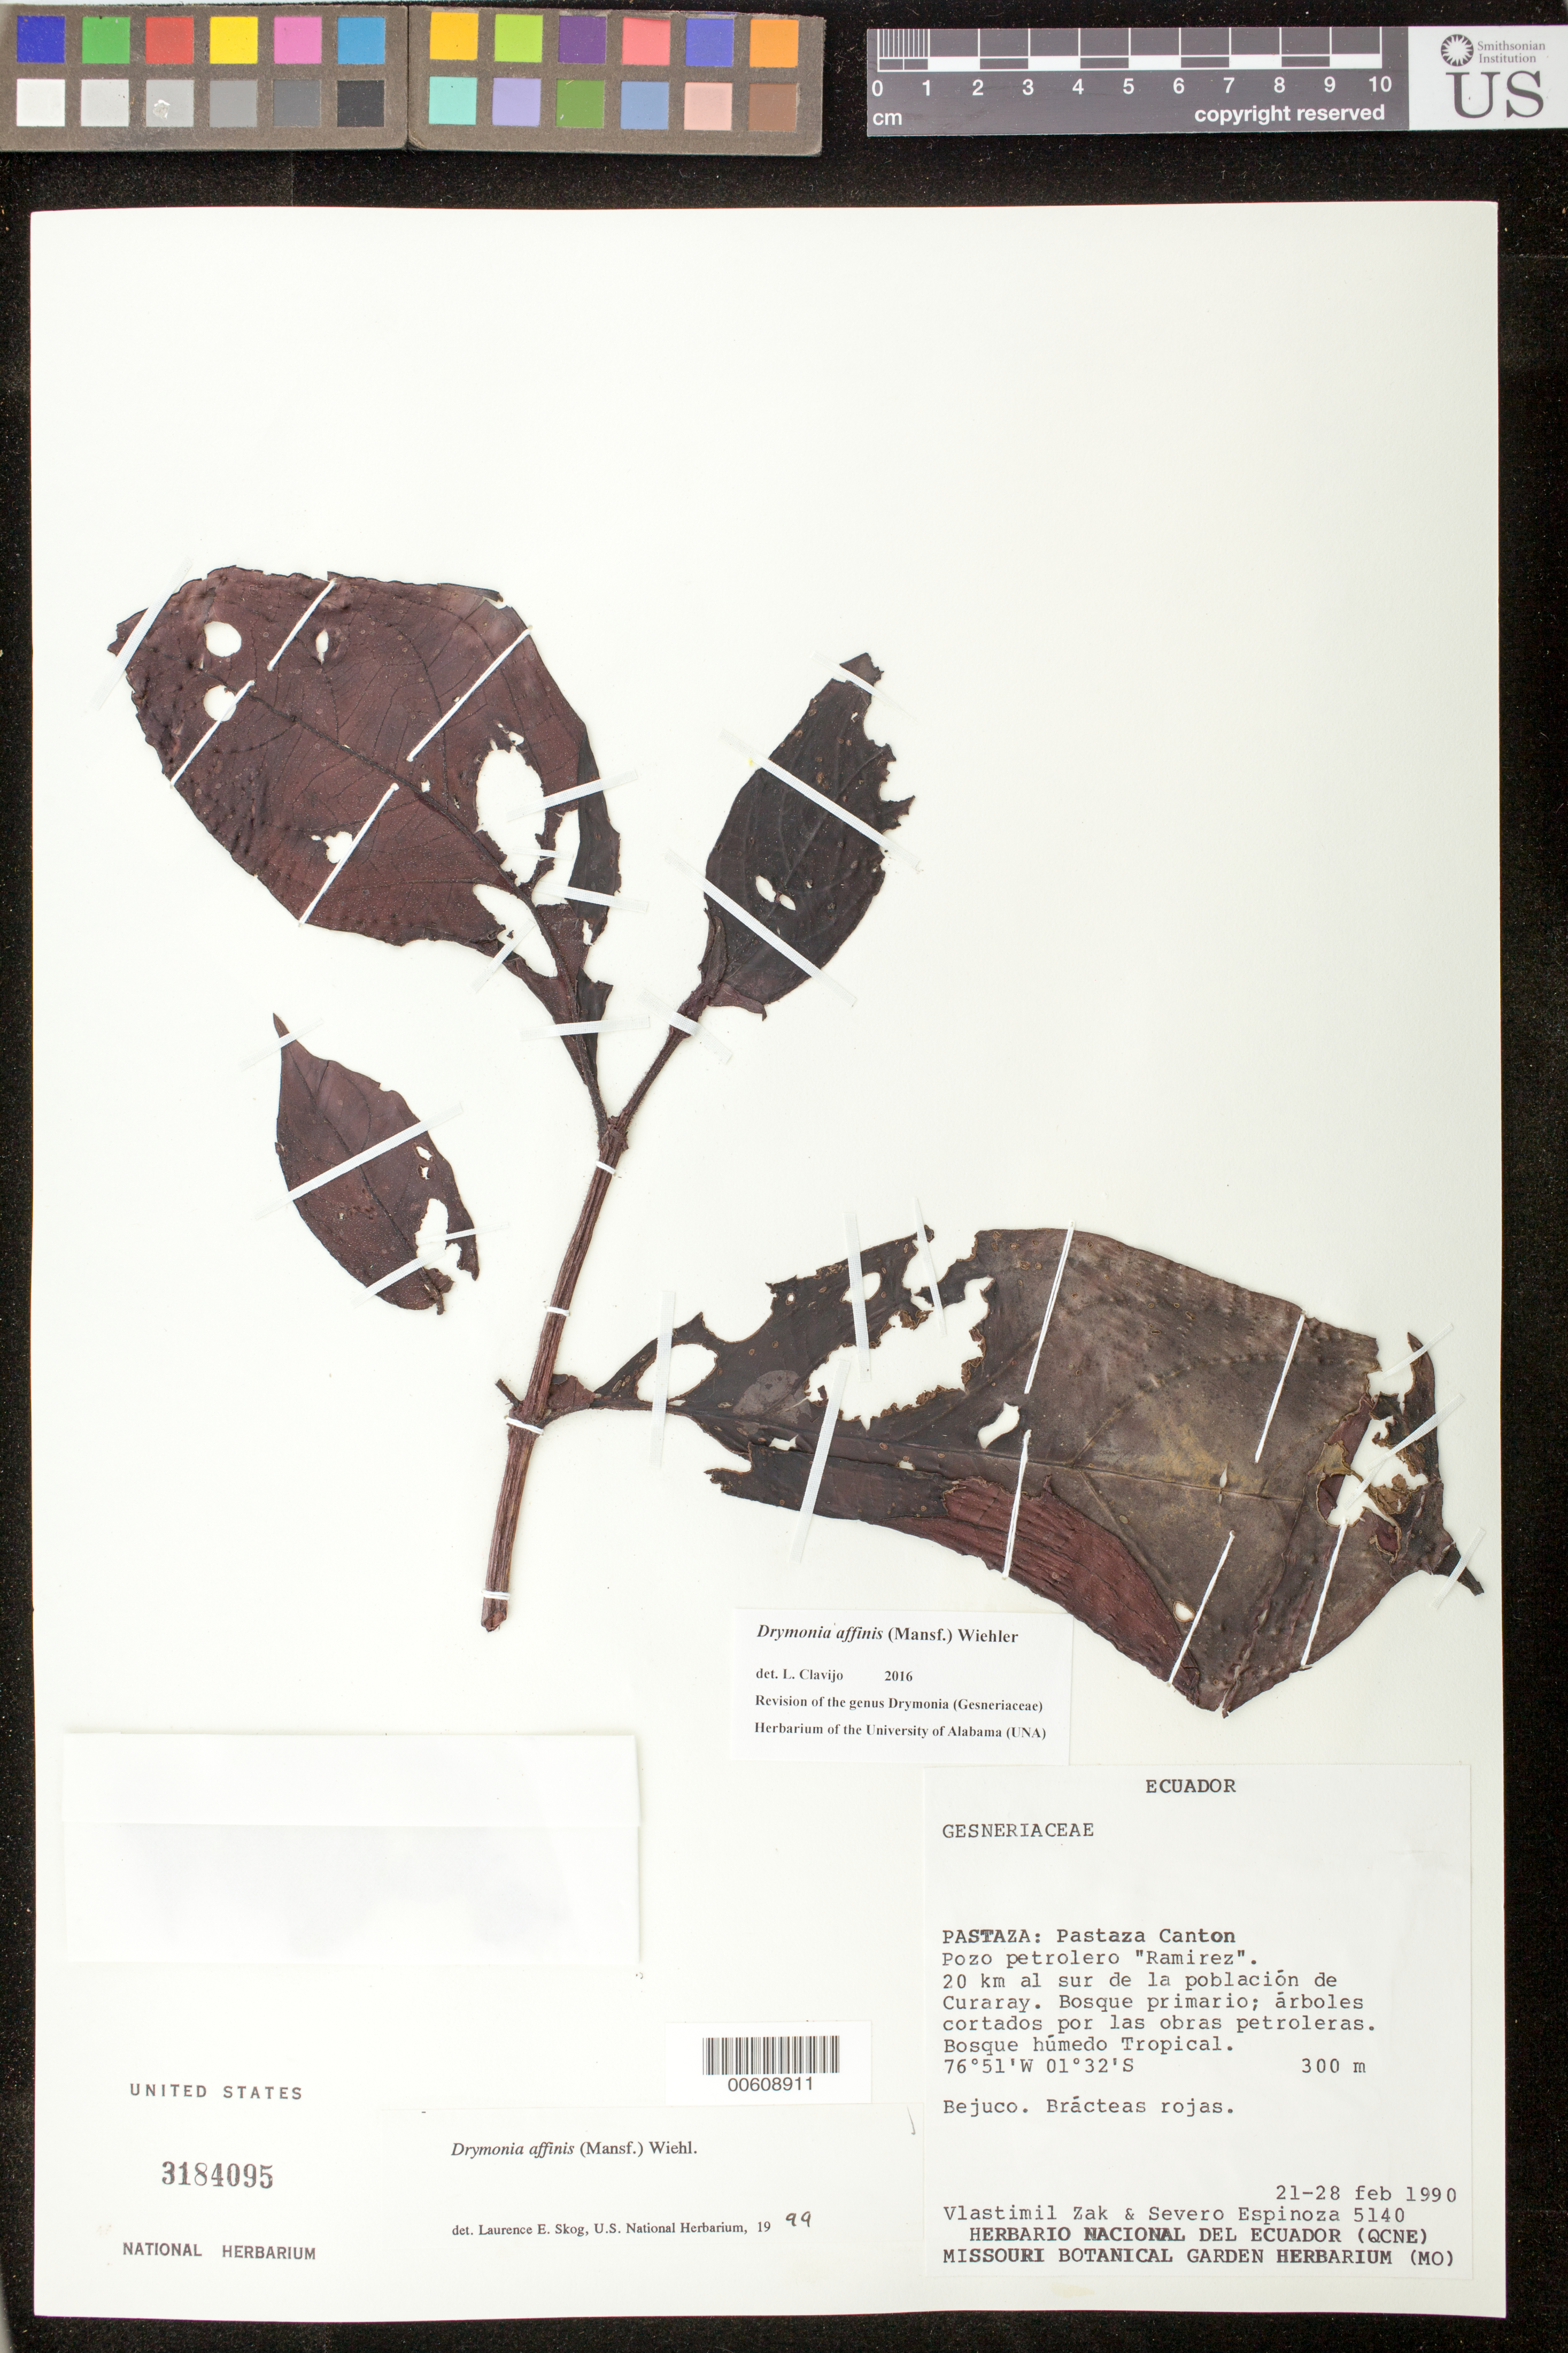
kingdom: Plantae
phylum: Tracheophyta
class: Magnoliopsida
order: Lamiales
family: Gesneriaceae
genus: Drymonia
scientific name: Drymonia affinis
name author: (Mansf.) Wiehler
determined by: Skog, Laurence E.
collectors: V. Zak & S. Espinoza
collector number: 5140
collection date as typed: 21-28 Feb 1990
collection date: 1990-02-21/1990-02-28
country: Ecuador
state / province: Pastaza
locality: Pastaza Canton; Pozo Petrolero "Ramirez"; 20 km al S de la población de Curaray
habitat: Bosque primario; árboles cortados por las obras petroleras; bosque húmedo tropical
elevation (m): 300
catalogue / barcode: US 3184095